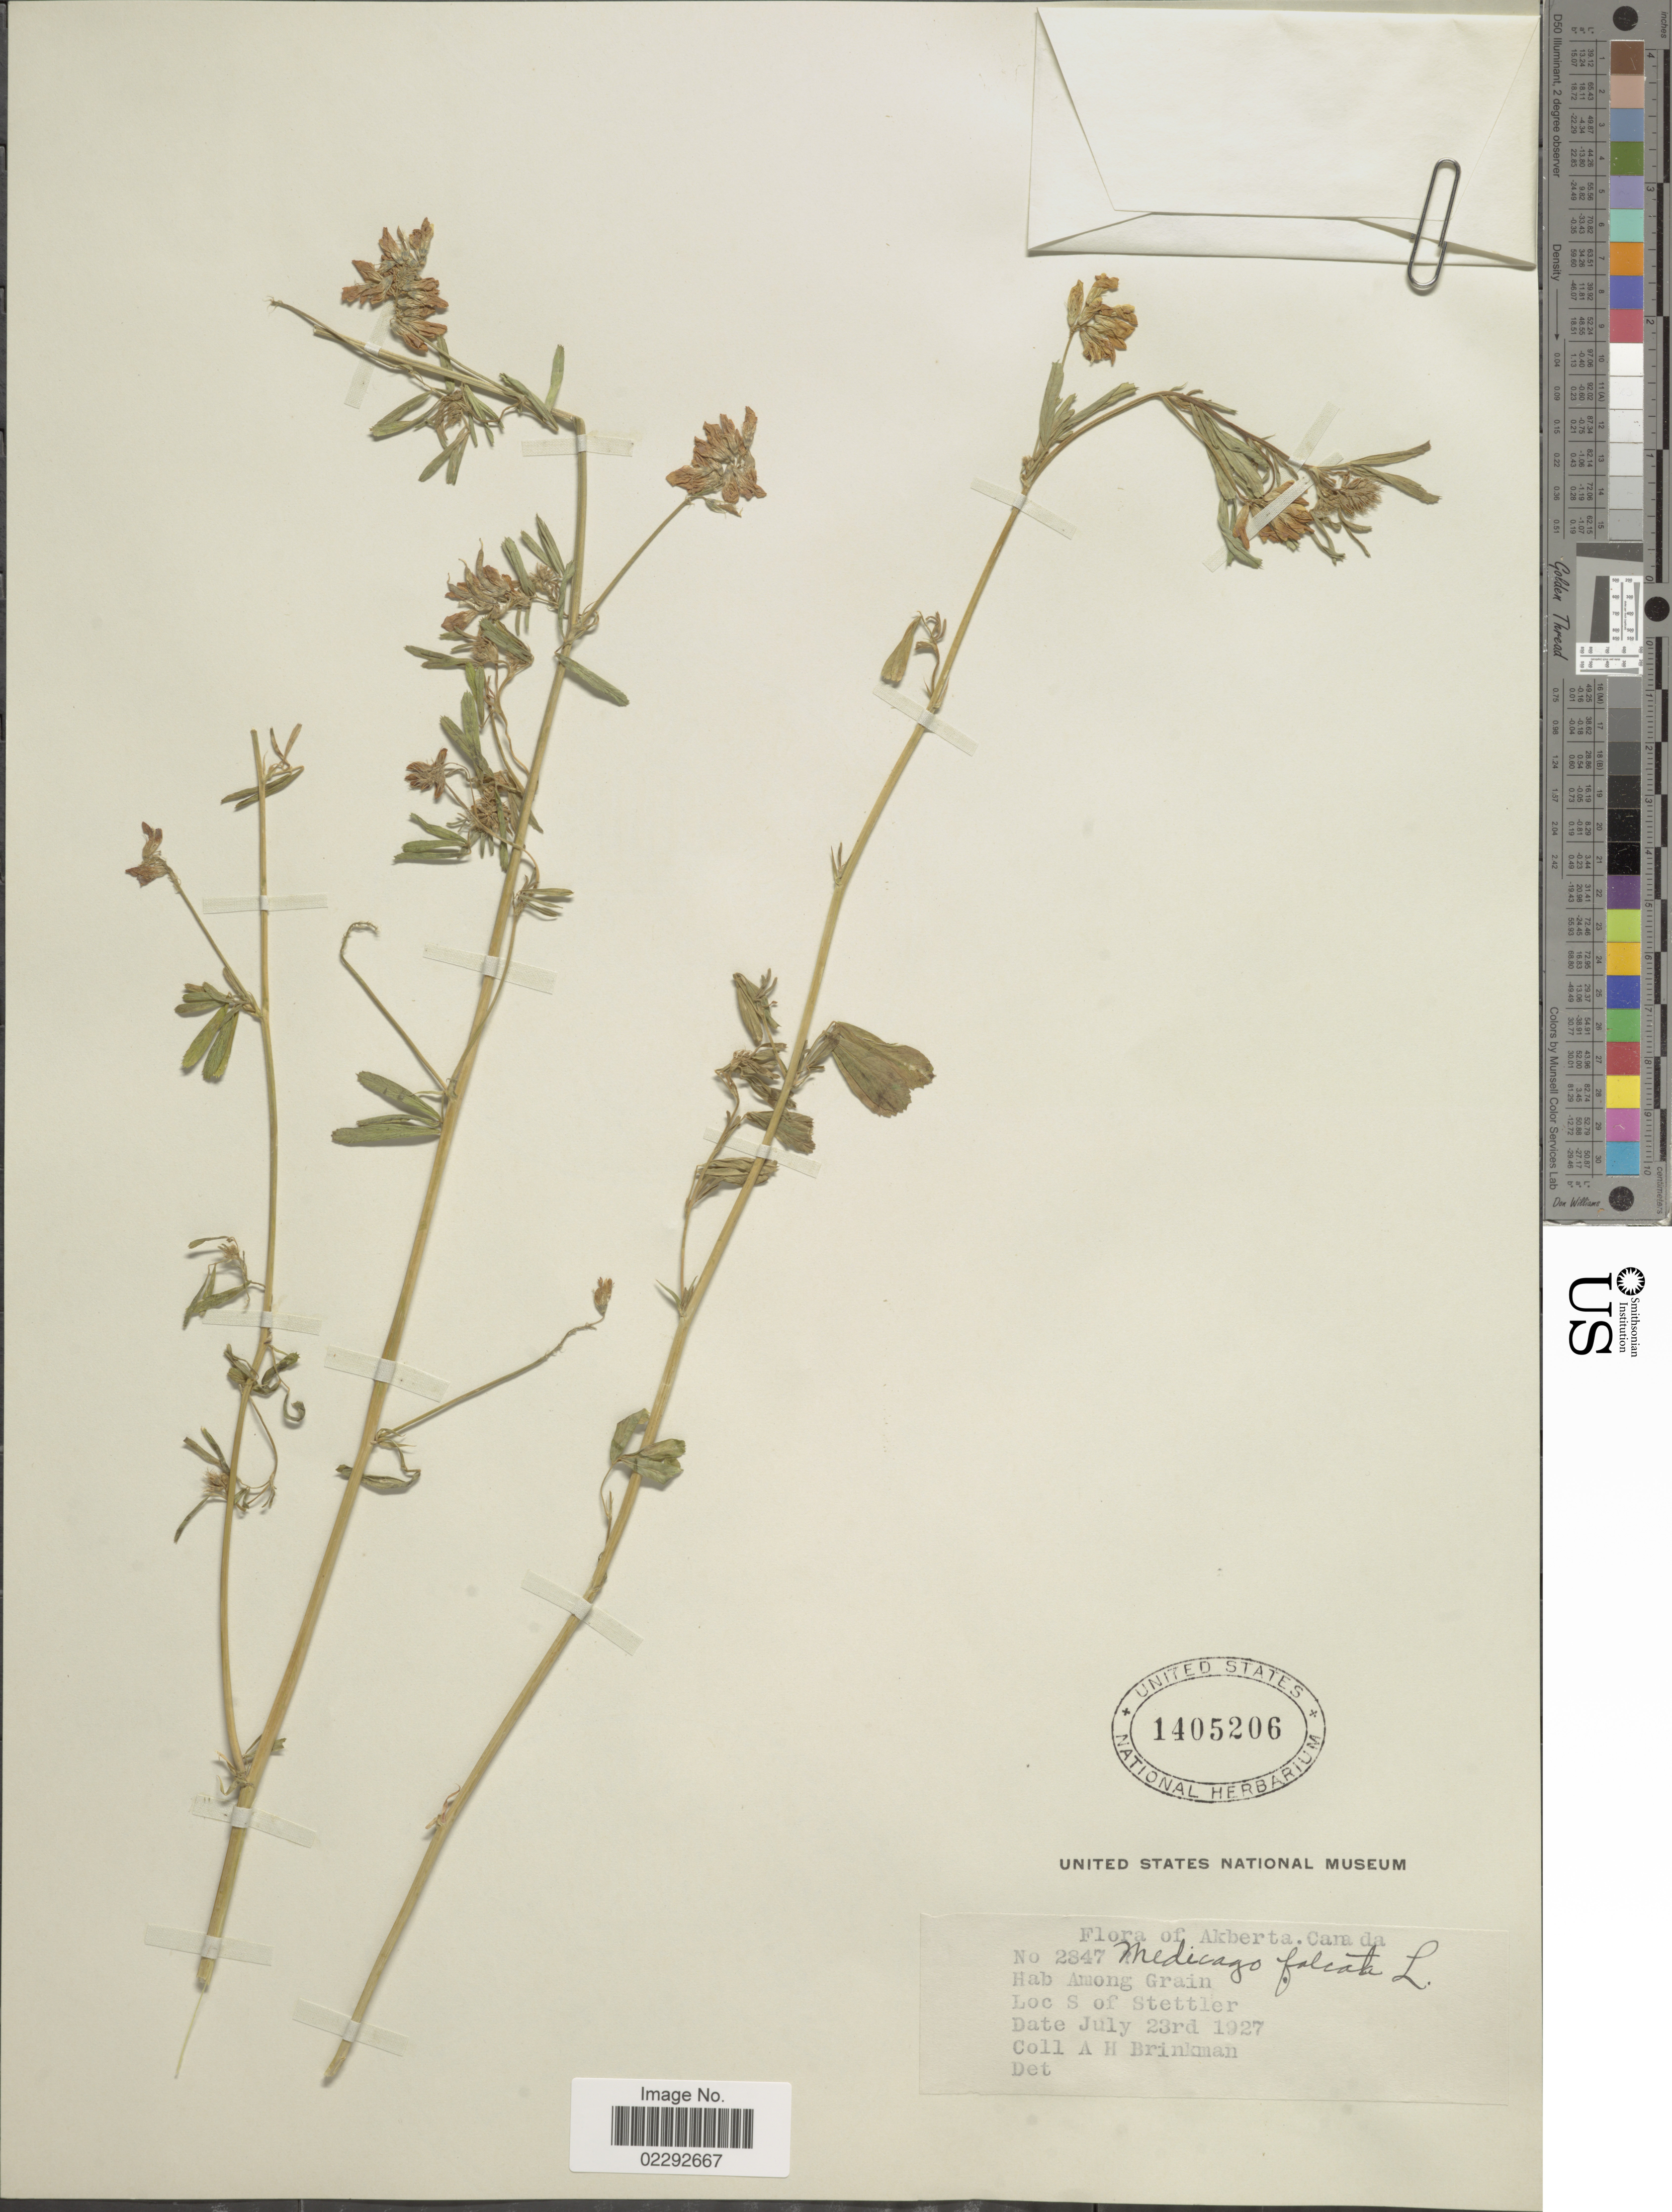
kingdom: Plantae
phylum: Tracheophyta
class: Magnoliopsida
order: Fabales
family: Fabaceae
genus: Medicago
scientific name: Medicago falcata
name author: L.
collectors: A. Brinkman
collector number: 2847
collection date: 1927-07-23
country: Canada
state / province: Alberta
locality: Akberta. S of Stettler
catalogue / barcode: US 1405206